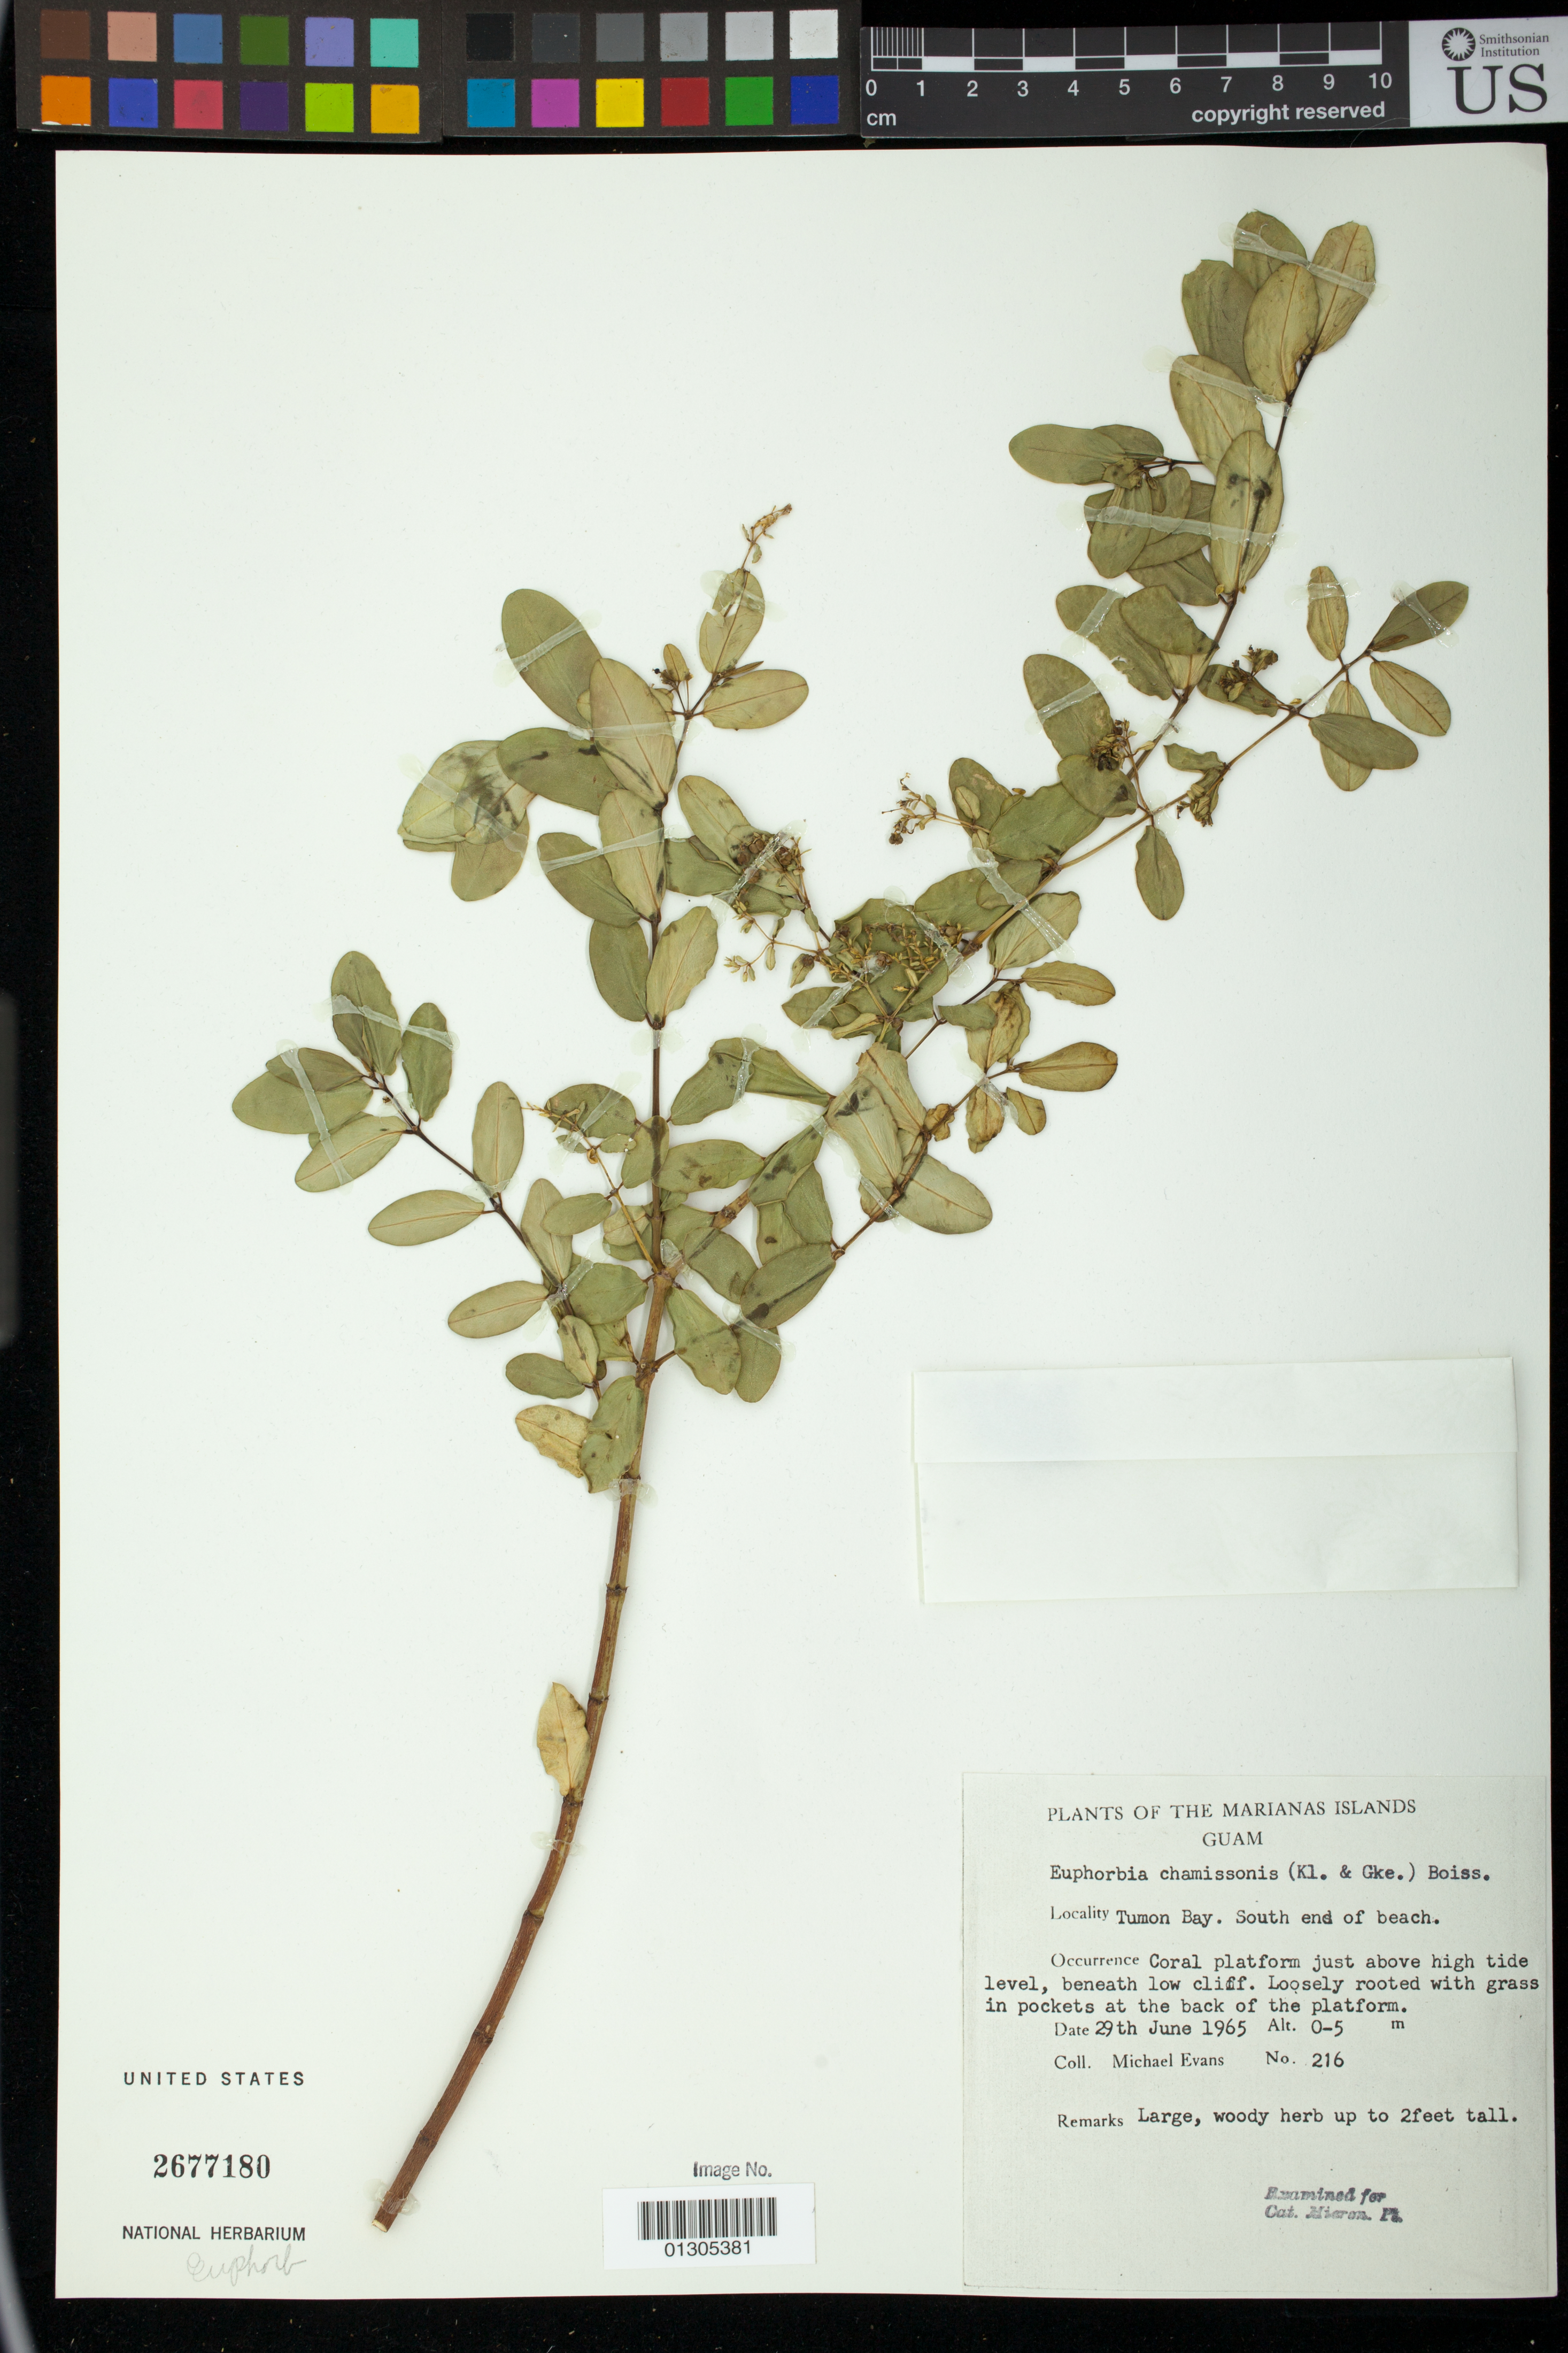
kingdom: Plantae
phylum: Tracheophyta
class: Magnoliopsida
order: Malpighiales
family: Euphorbiaceae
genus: Euphorbia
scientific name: Euphorbia chamissonis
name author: (Klotzsch ex Klotzsch & Garcke) Boiss.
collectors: M. Evans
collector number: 216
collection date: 1965-06-29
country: Guam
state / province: Tamuning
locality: Tumom Bay. South end of beach. Coral platform just above high tide level, beneath low cliff.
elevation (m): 0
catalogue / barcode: US 2677180